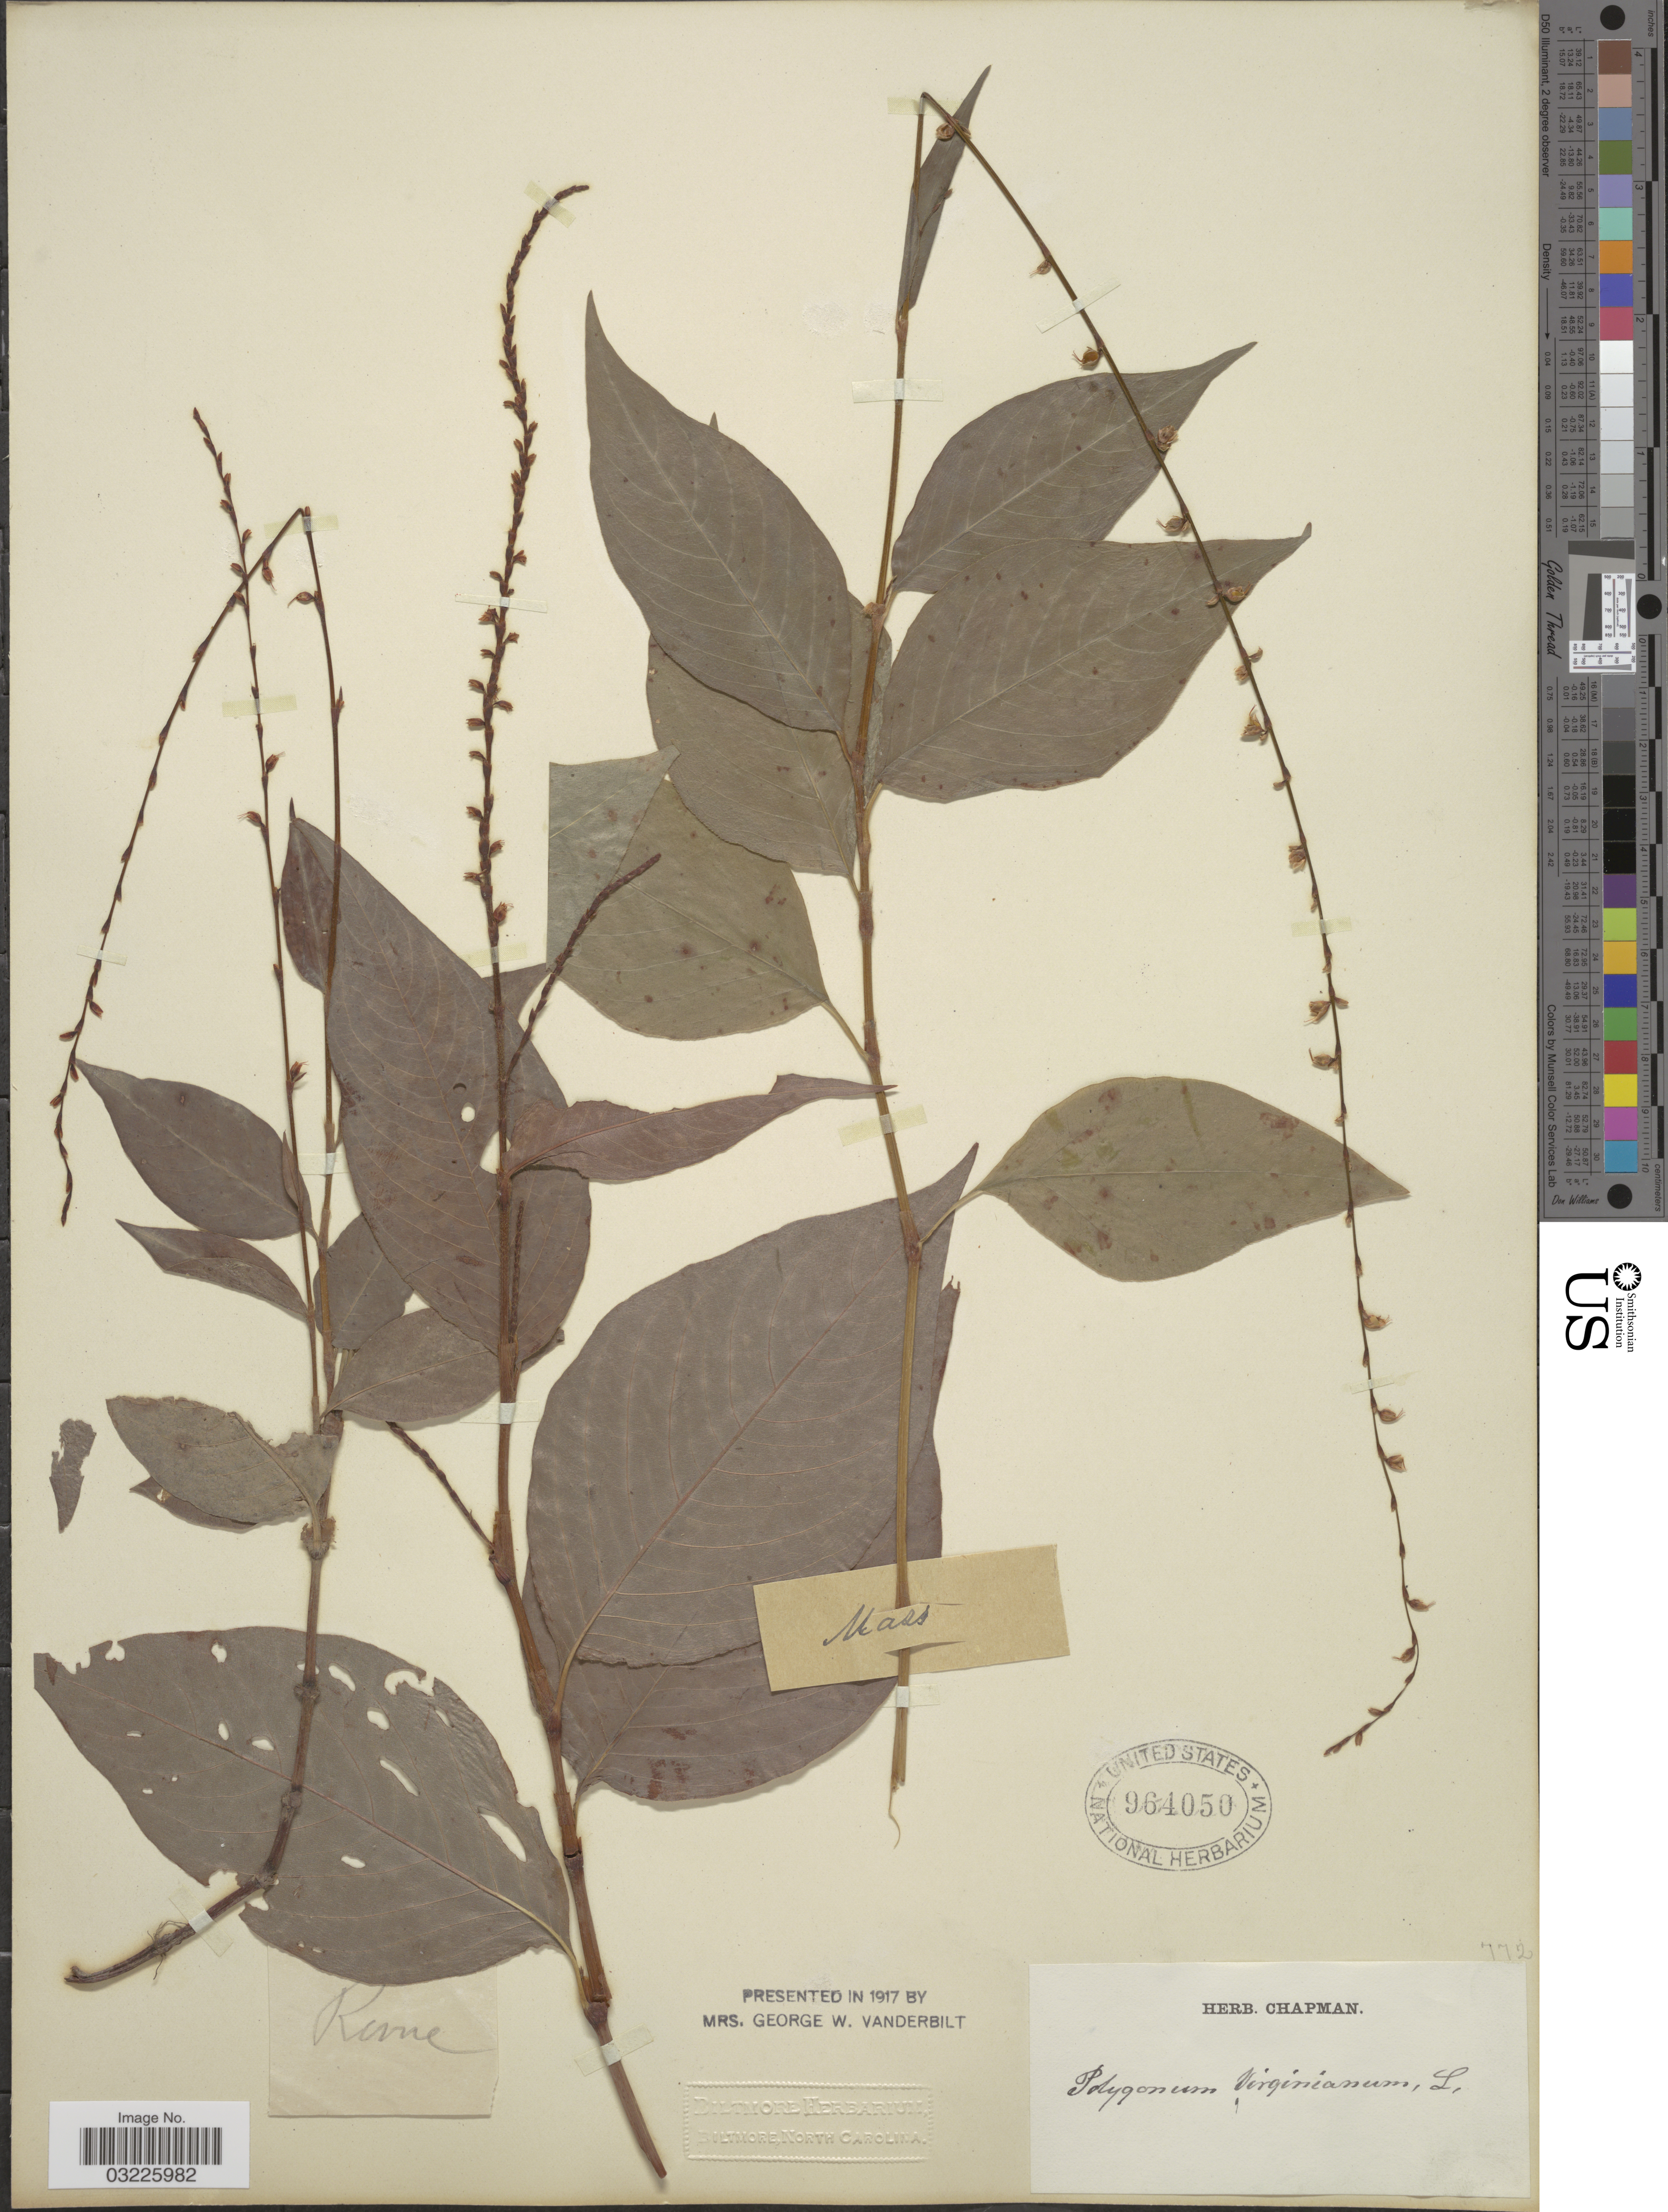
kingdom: Plantae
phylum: Tracheophyta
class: Magnoliopsida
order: Caryophyllales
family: Polygonaceae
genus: Persicaria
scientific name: Persicaria virginiana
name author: (L.) Gaertn.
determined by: Atha, D. E.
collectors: ex herb. Chapman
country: United States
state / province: Massachusetts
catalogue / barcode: US 964050